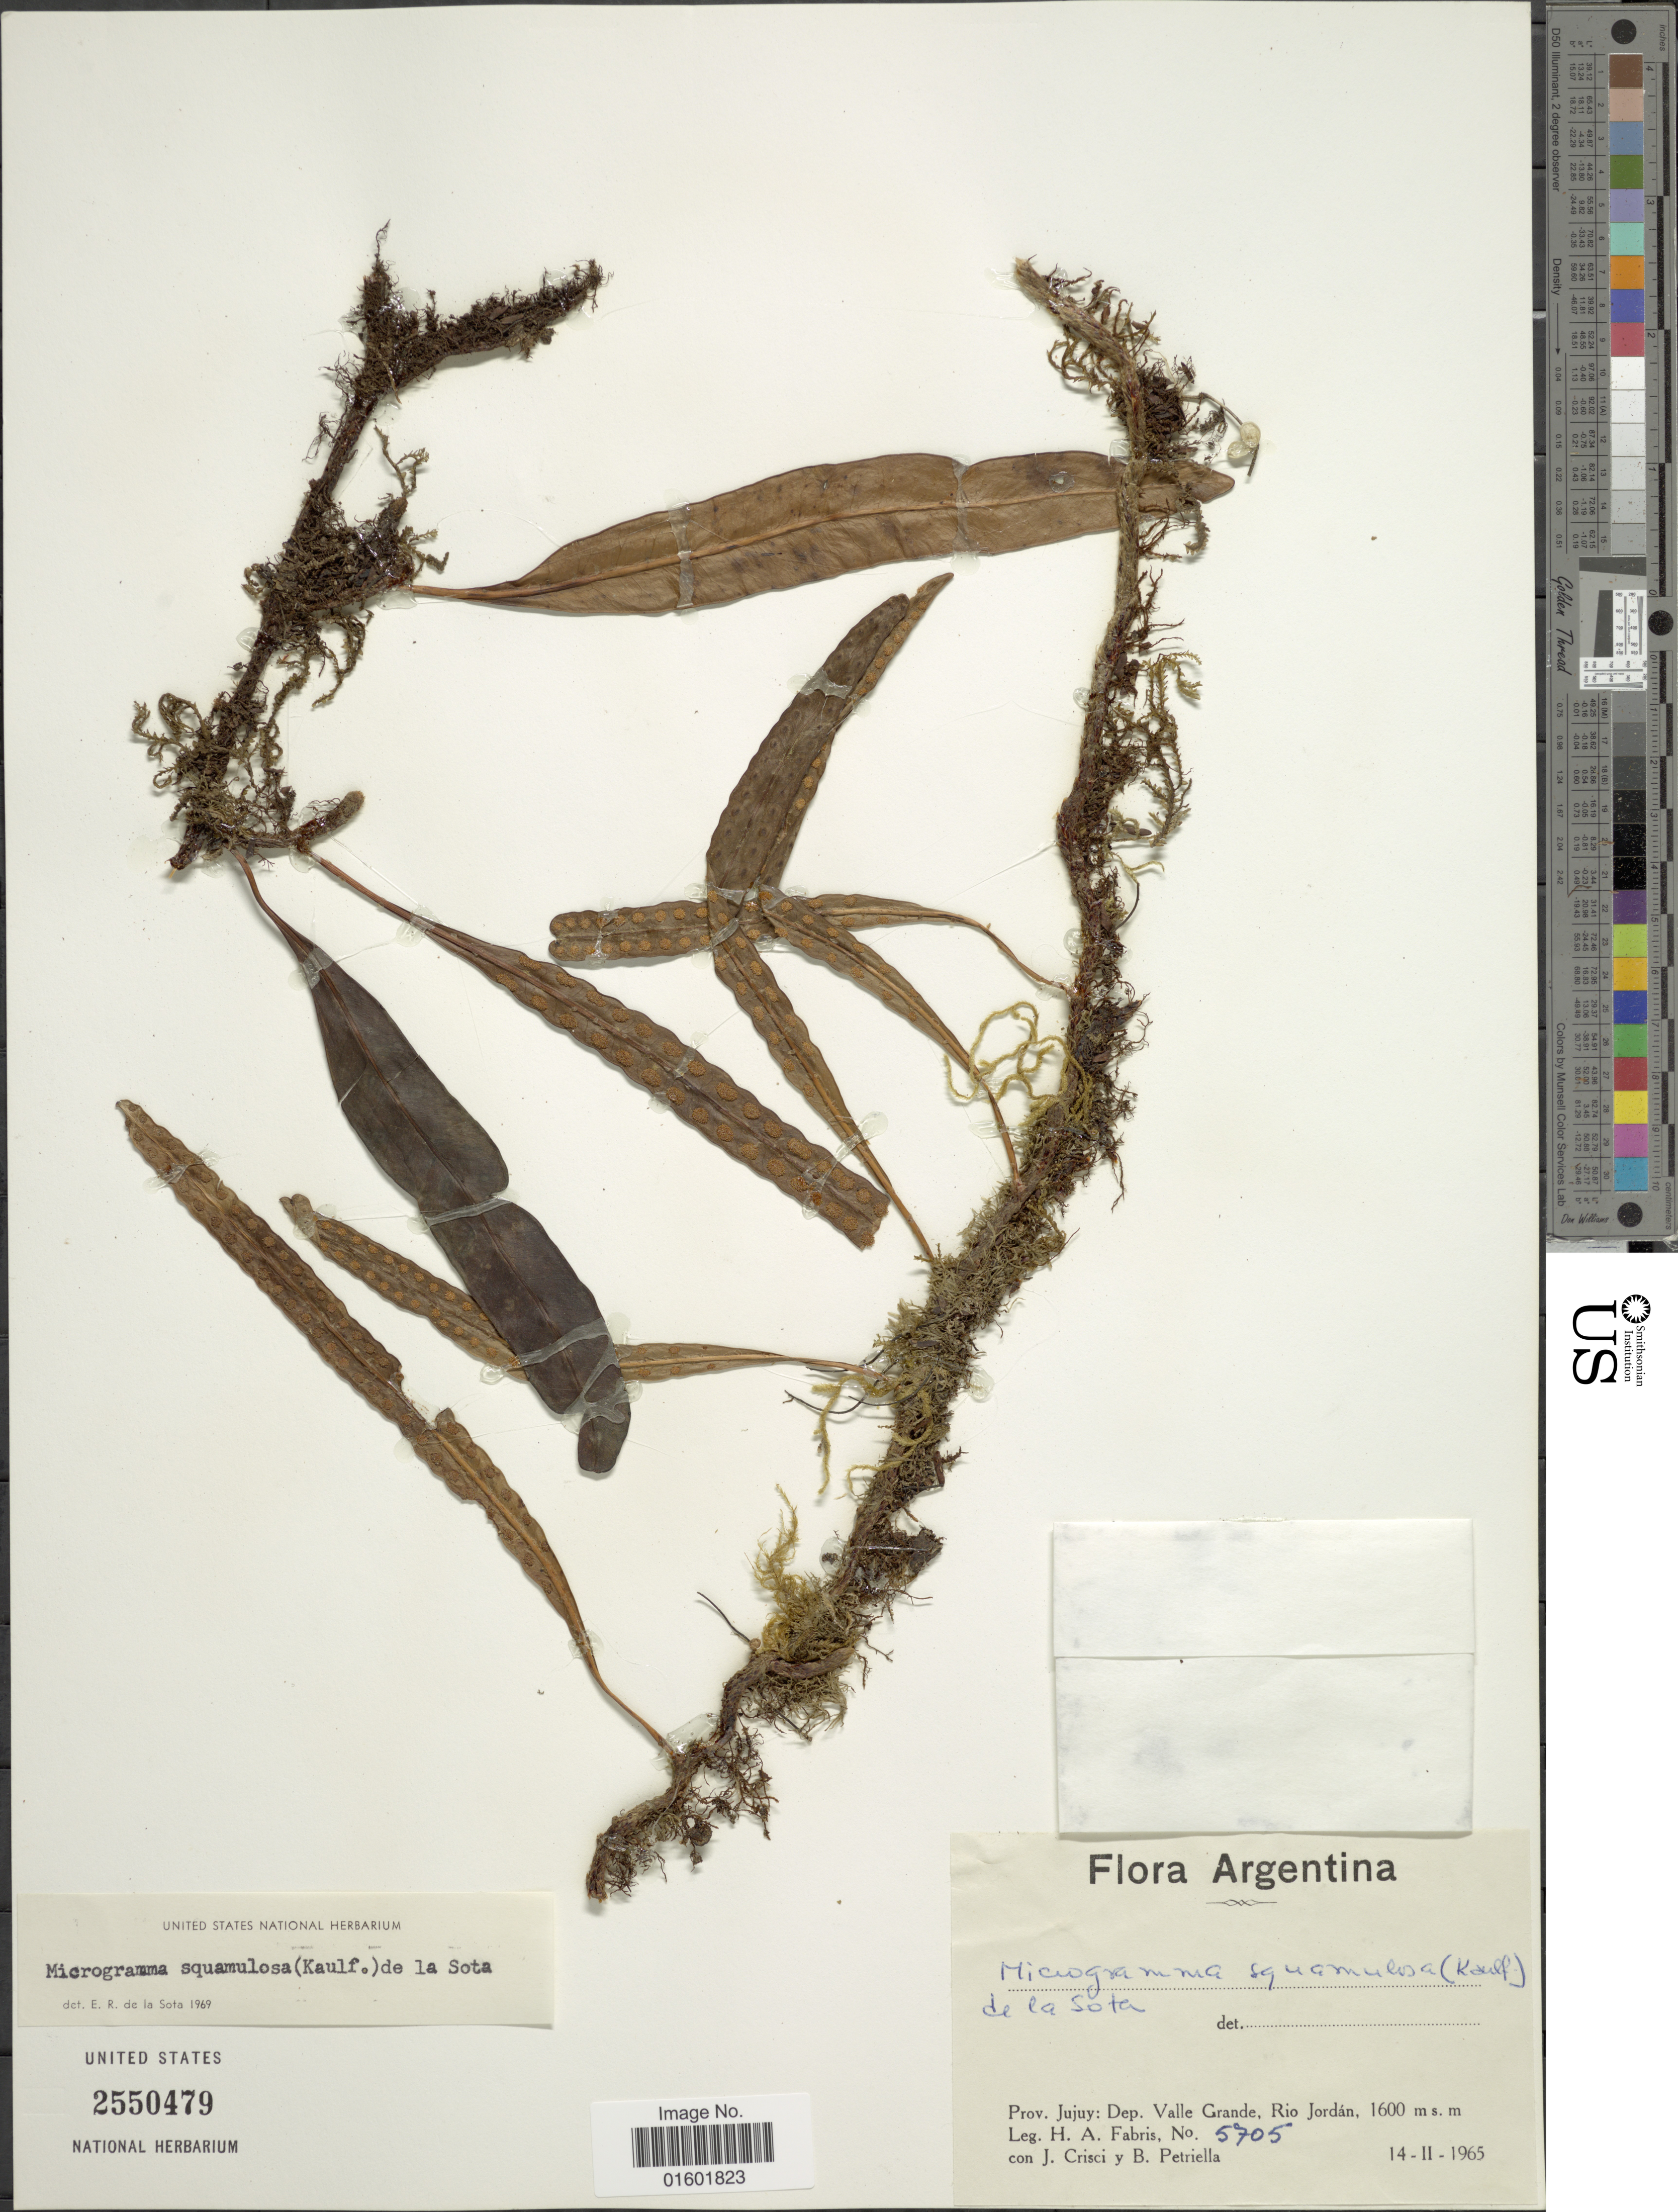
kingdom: Plantae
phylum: Tracheophyta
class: Polypodiopsida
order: Polypodiales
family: Polypodiaceae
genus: Microgramma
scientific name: Microgramma squamulosa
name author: (Kaulf.) Sota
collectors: H. A. Fabris, J. Crisci & B. Petriella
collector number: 5705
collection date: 1965-11-14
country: Argentina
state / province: Jujuy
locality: Dept. Valle Grande, Rio Jordan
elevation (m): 1600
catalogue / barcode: US 2550479